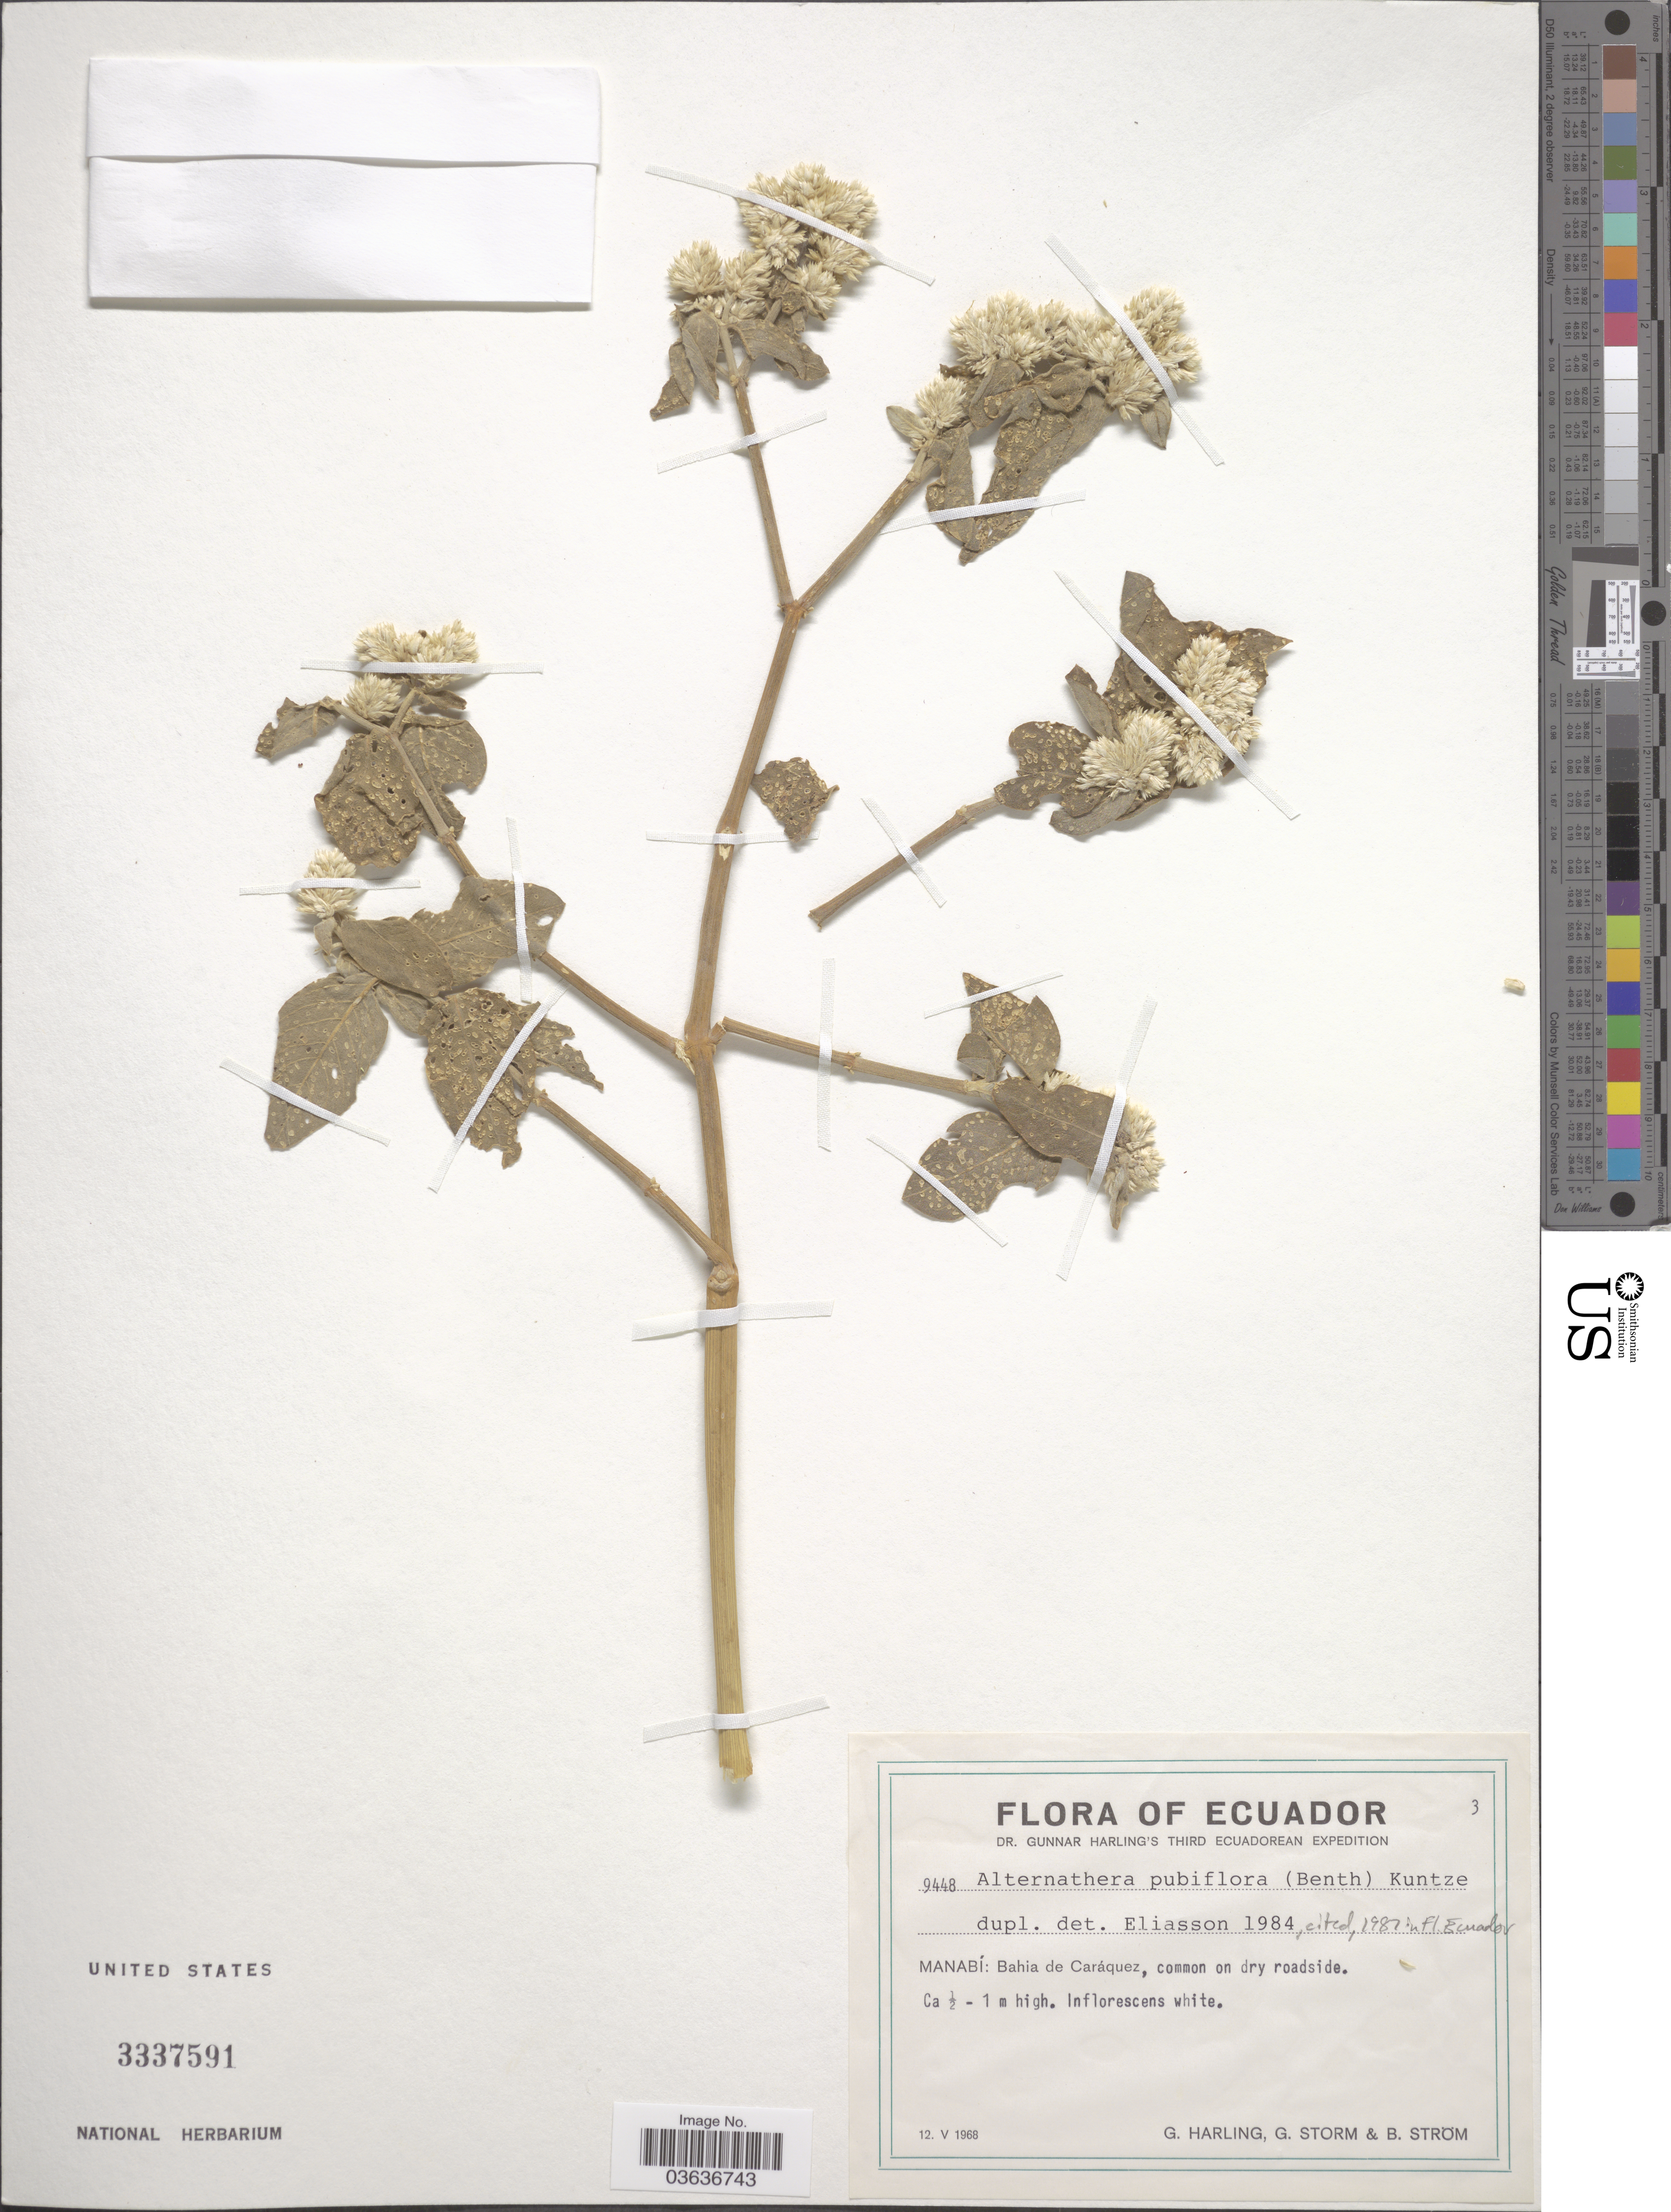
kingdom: Plantae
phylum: Tracheophyta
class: Magnoliopsida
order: Caryophyllales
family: Amaranthaceae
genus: Alternanthera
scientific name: Alternanthera pubiflora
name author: (Benth.) Kuntze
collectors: G. Harling, G. Storm & B. Ström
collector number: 9448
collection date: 1968-05-12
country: Ecuador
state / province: Manabí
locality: Bahia de Caráquez.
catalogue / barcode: US 3337591